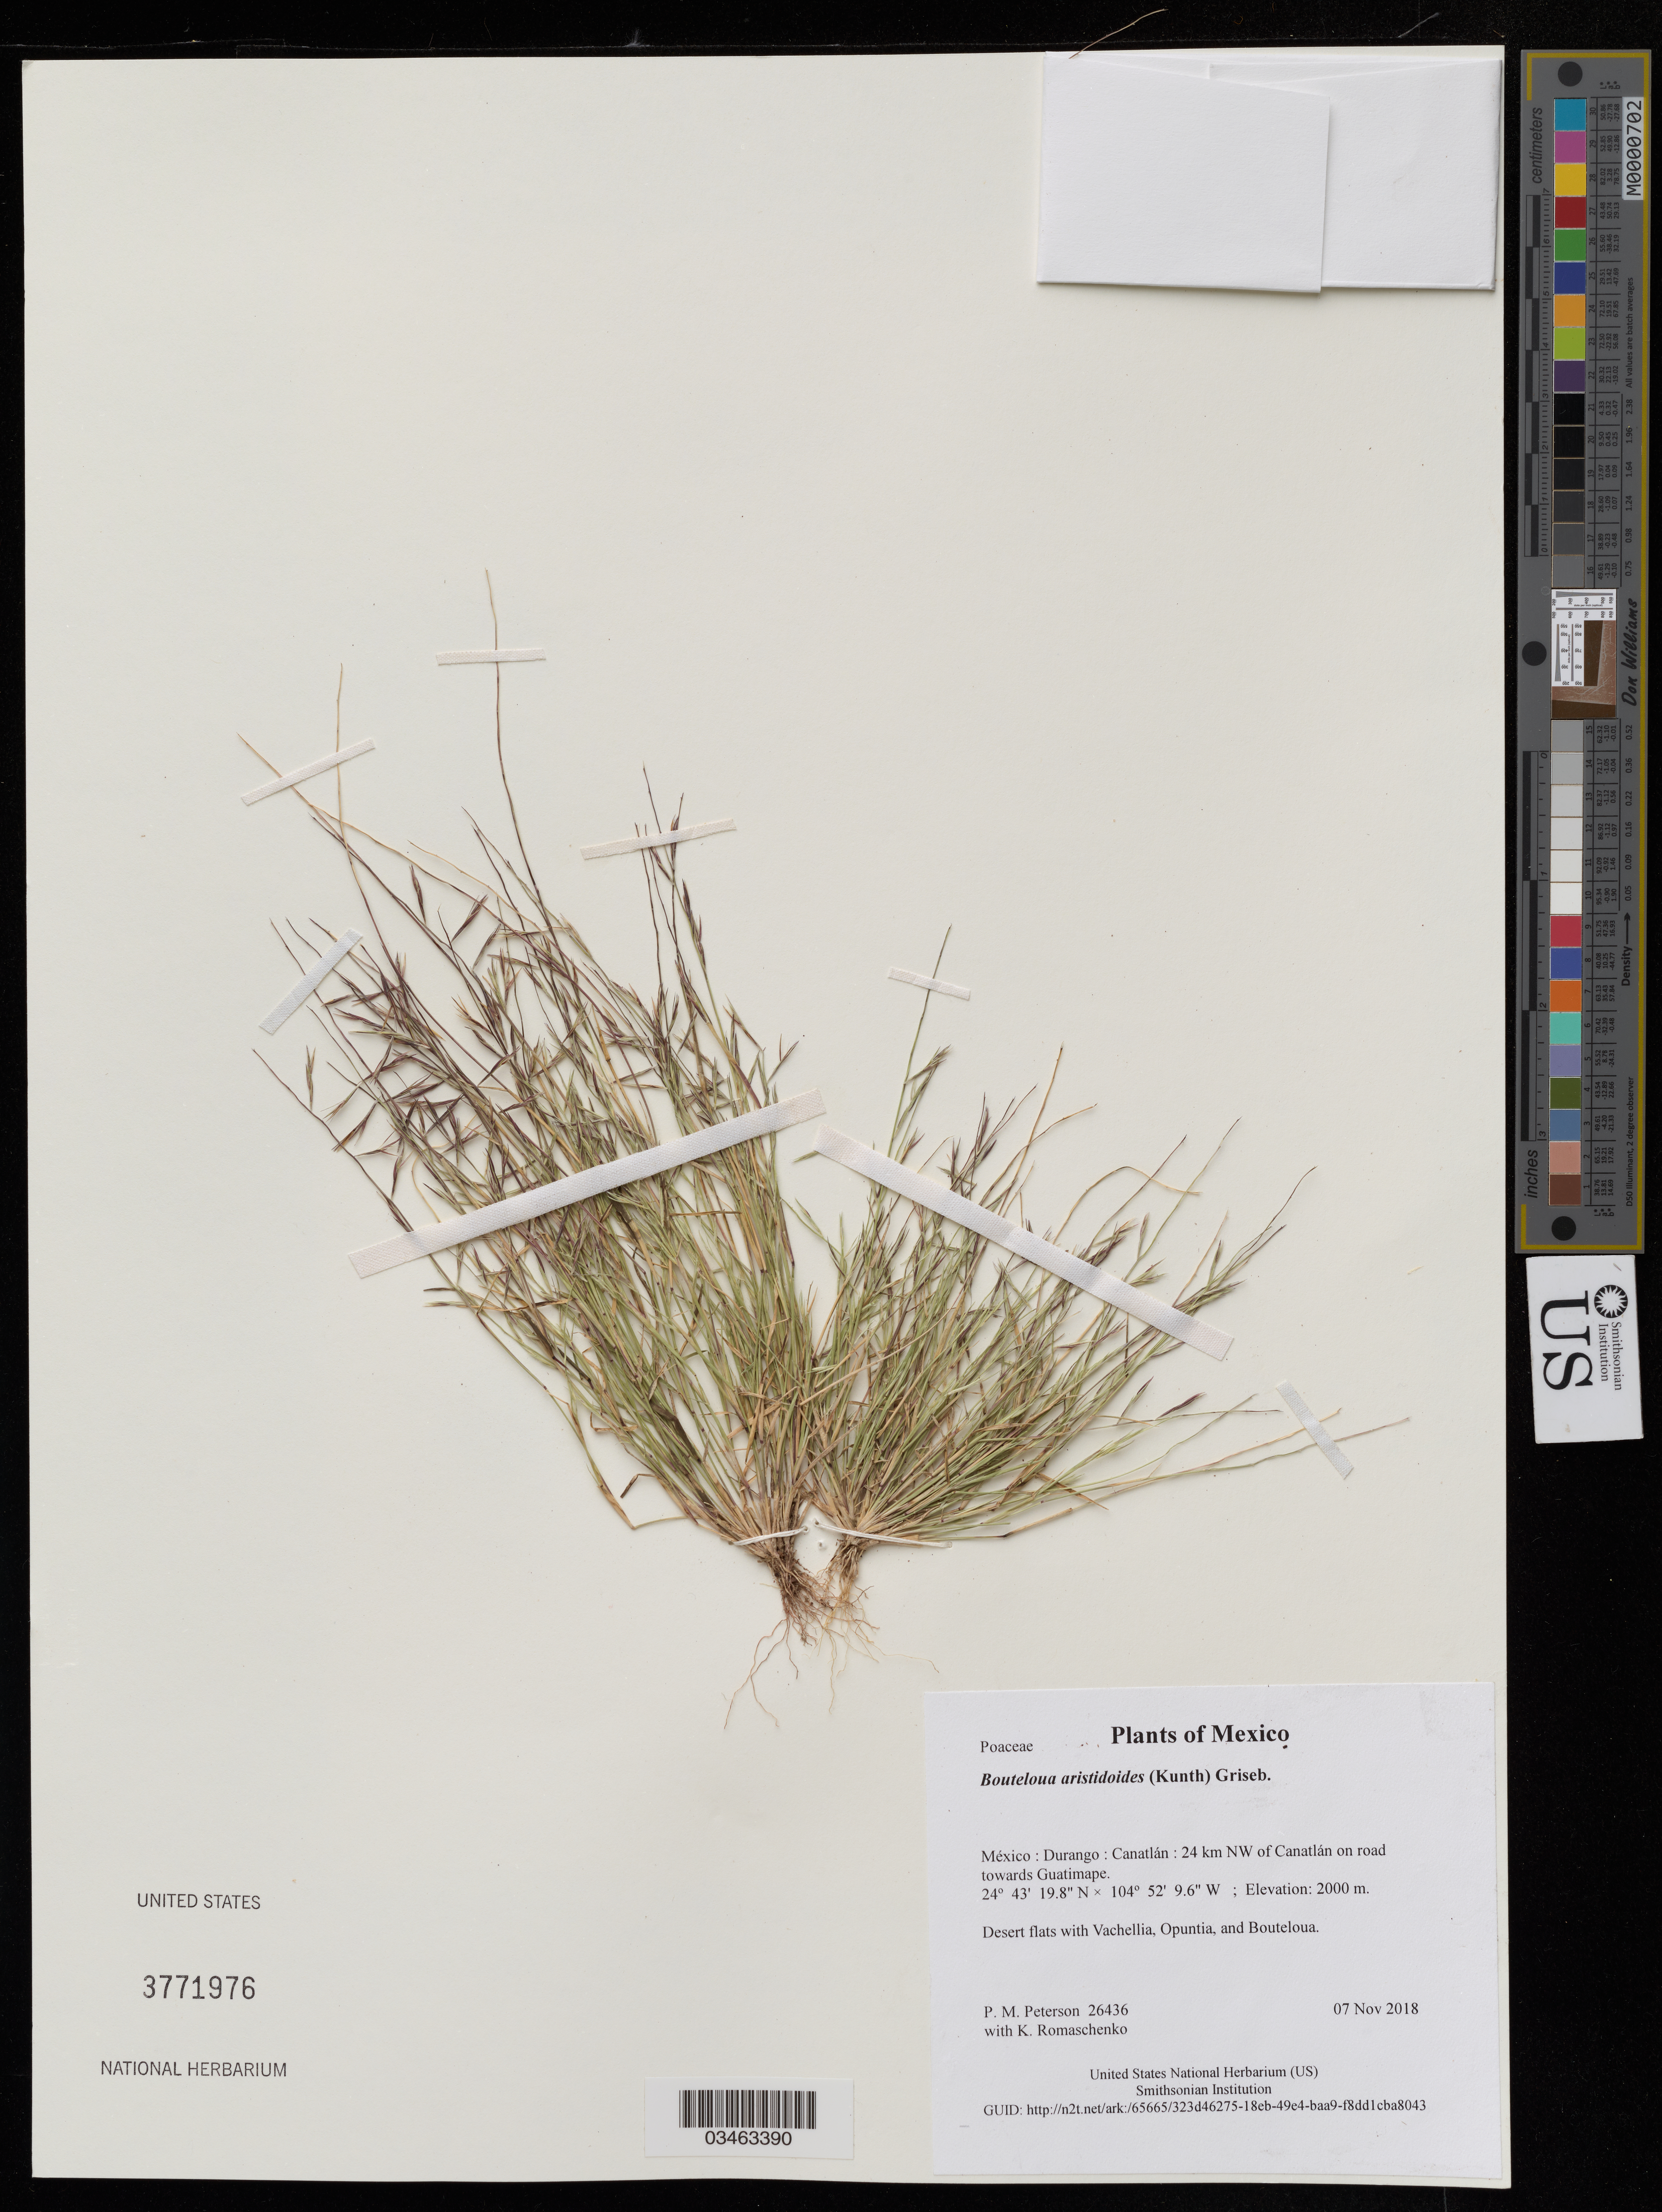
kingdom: Plantae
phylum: Tracheophyta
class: Liliopsida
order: Poales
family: Poaceae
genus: Bouteloua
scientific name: Bouteloua aristidoides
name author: (Kunth) Griseb.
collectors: P. M. Peterson & K. Romaschenko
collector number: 26436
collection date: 2018-11-07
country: México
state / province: Durango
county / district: Canatlán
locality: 24 km NW of Canatlán on road towards Guatimape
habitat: Desert flats with Vachellia, Opuntia, and Bouteloua.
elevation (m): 2000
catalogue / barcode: US 3771976